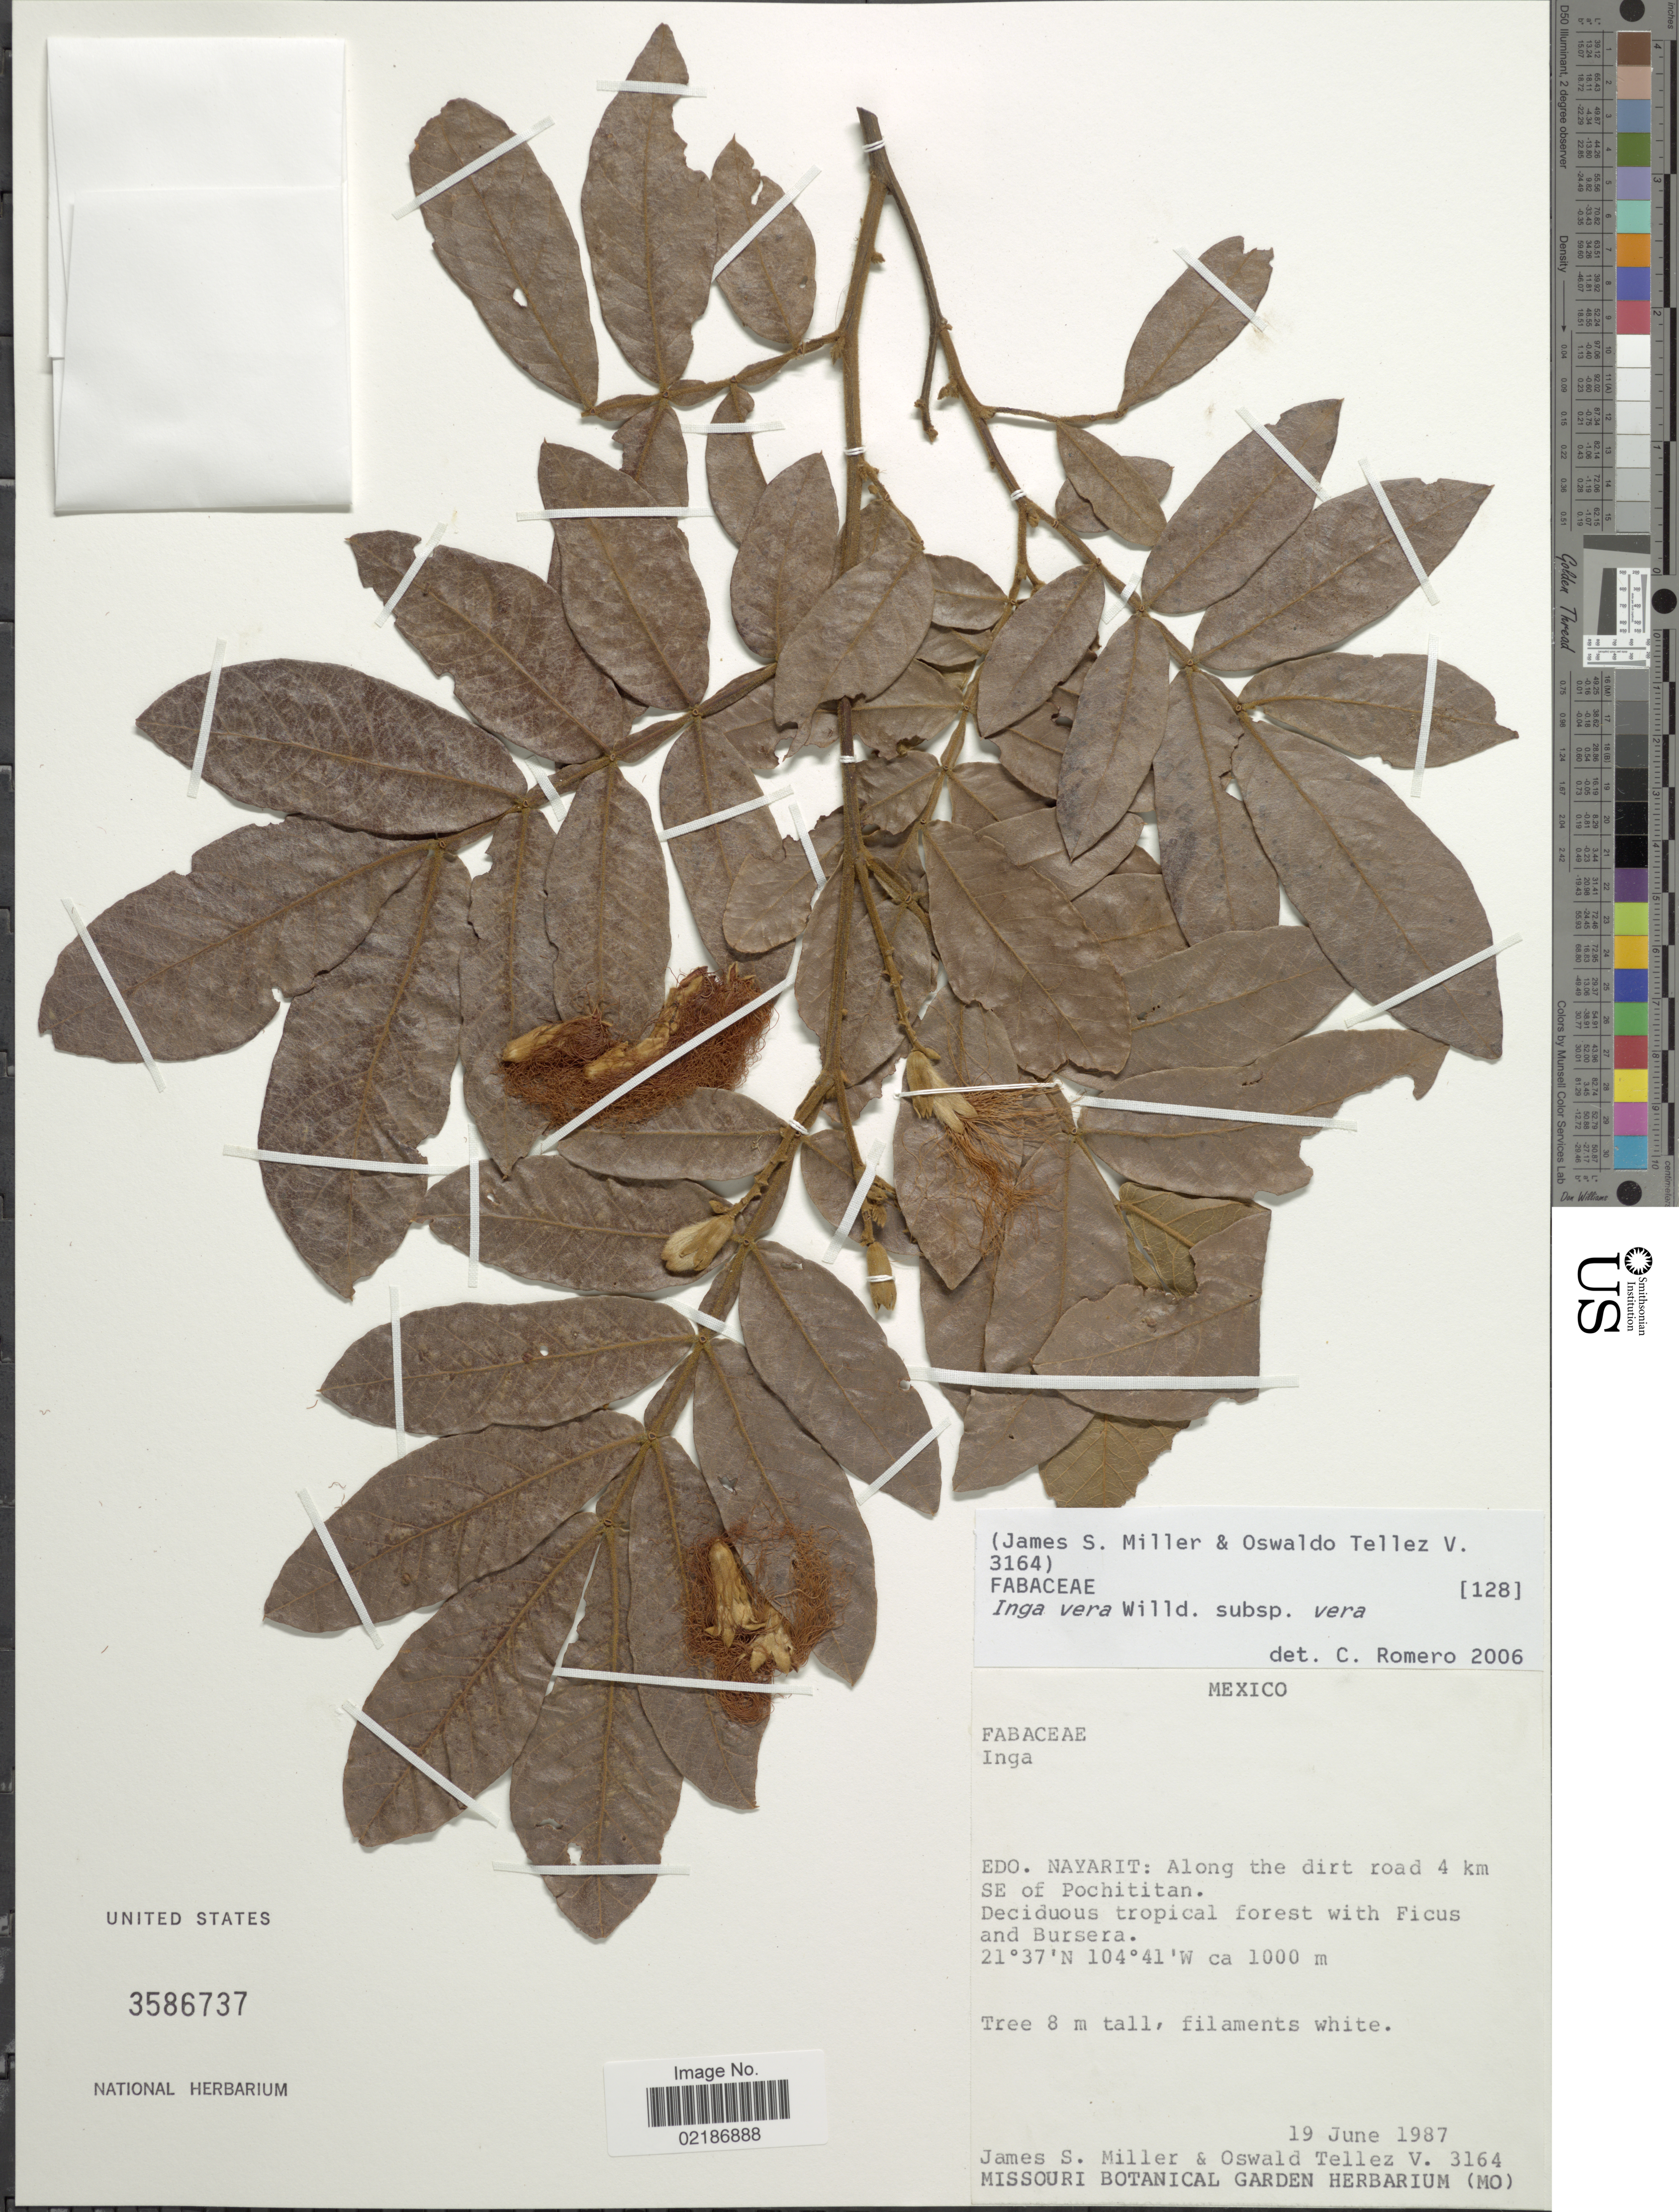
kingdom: Plantae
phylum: Tracheophyta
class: Magnoliopsida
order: Fabales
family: Fabaceae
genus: Inga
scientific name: Inga vera subsp. vera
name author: Willd.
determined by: Romero de T., C.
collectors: J. S. Miller & O. Téllez V.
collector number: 3164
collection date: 1987-06-19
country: Mexico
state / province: Nayarit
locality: Along the dirt road 4 km SE of Pochititan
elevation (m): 1000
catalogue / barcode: US 3586737